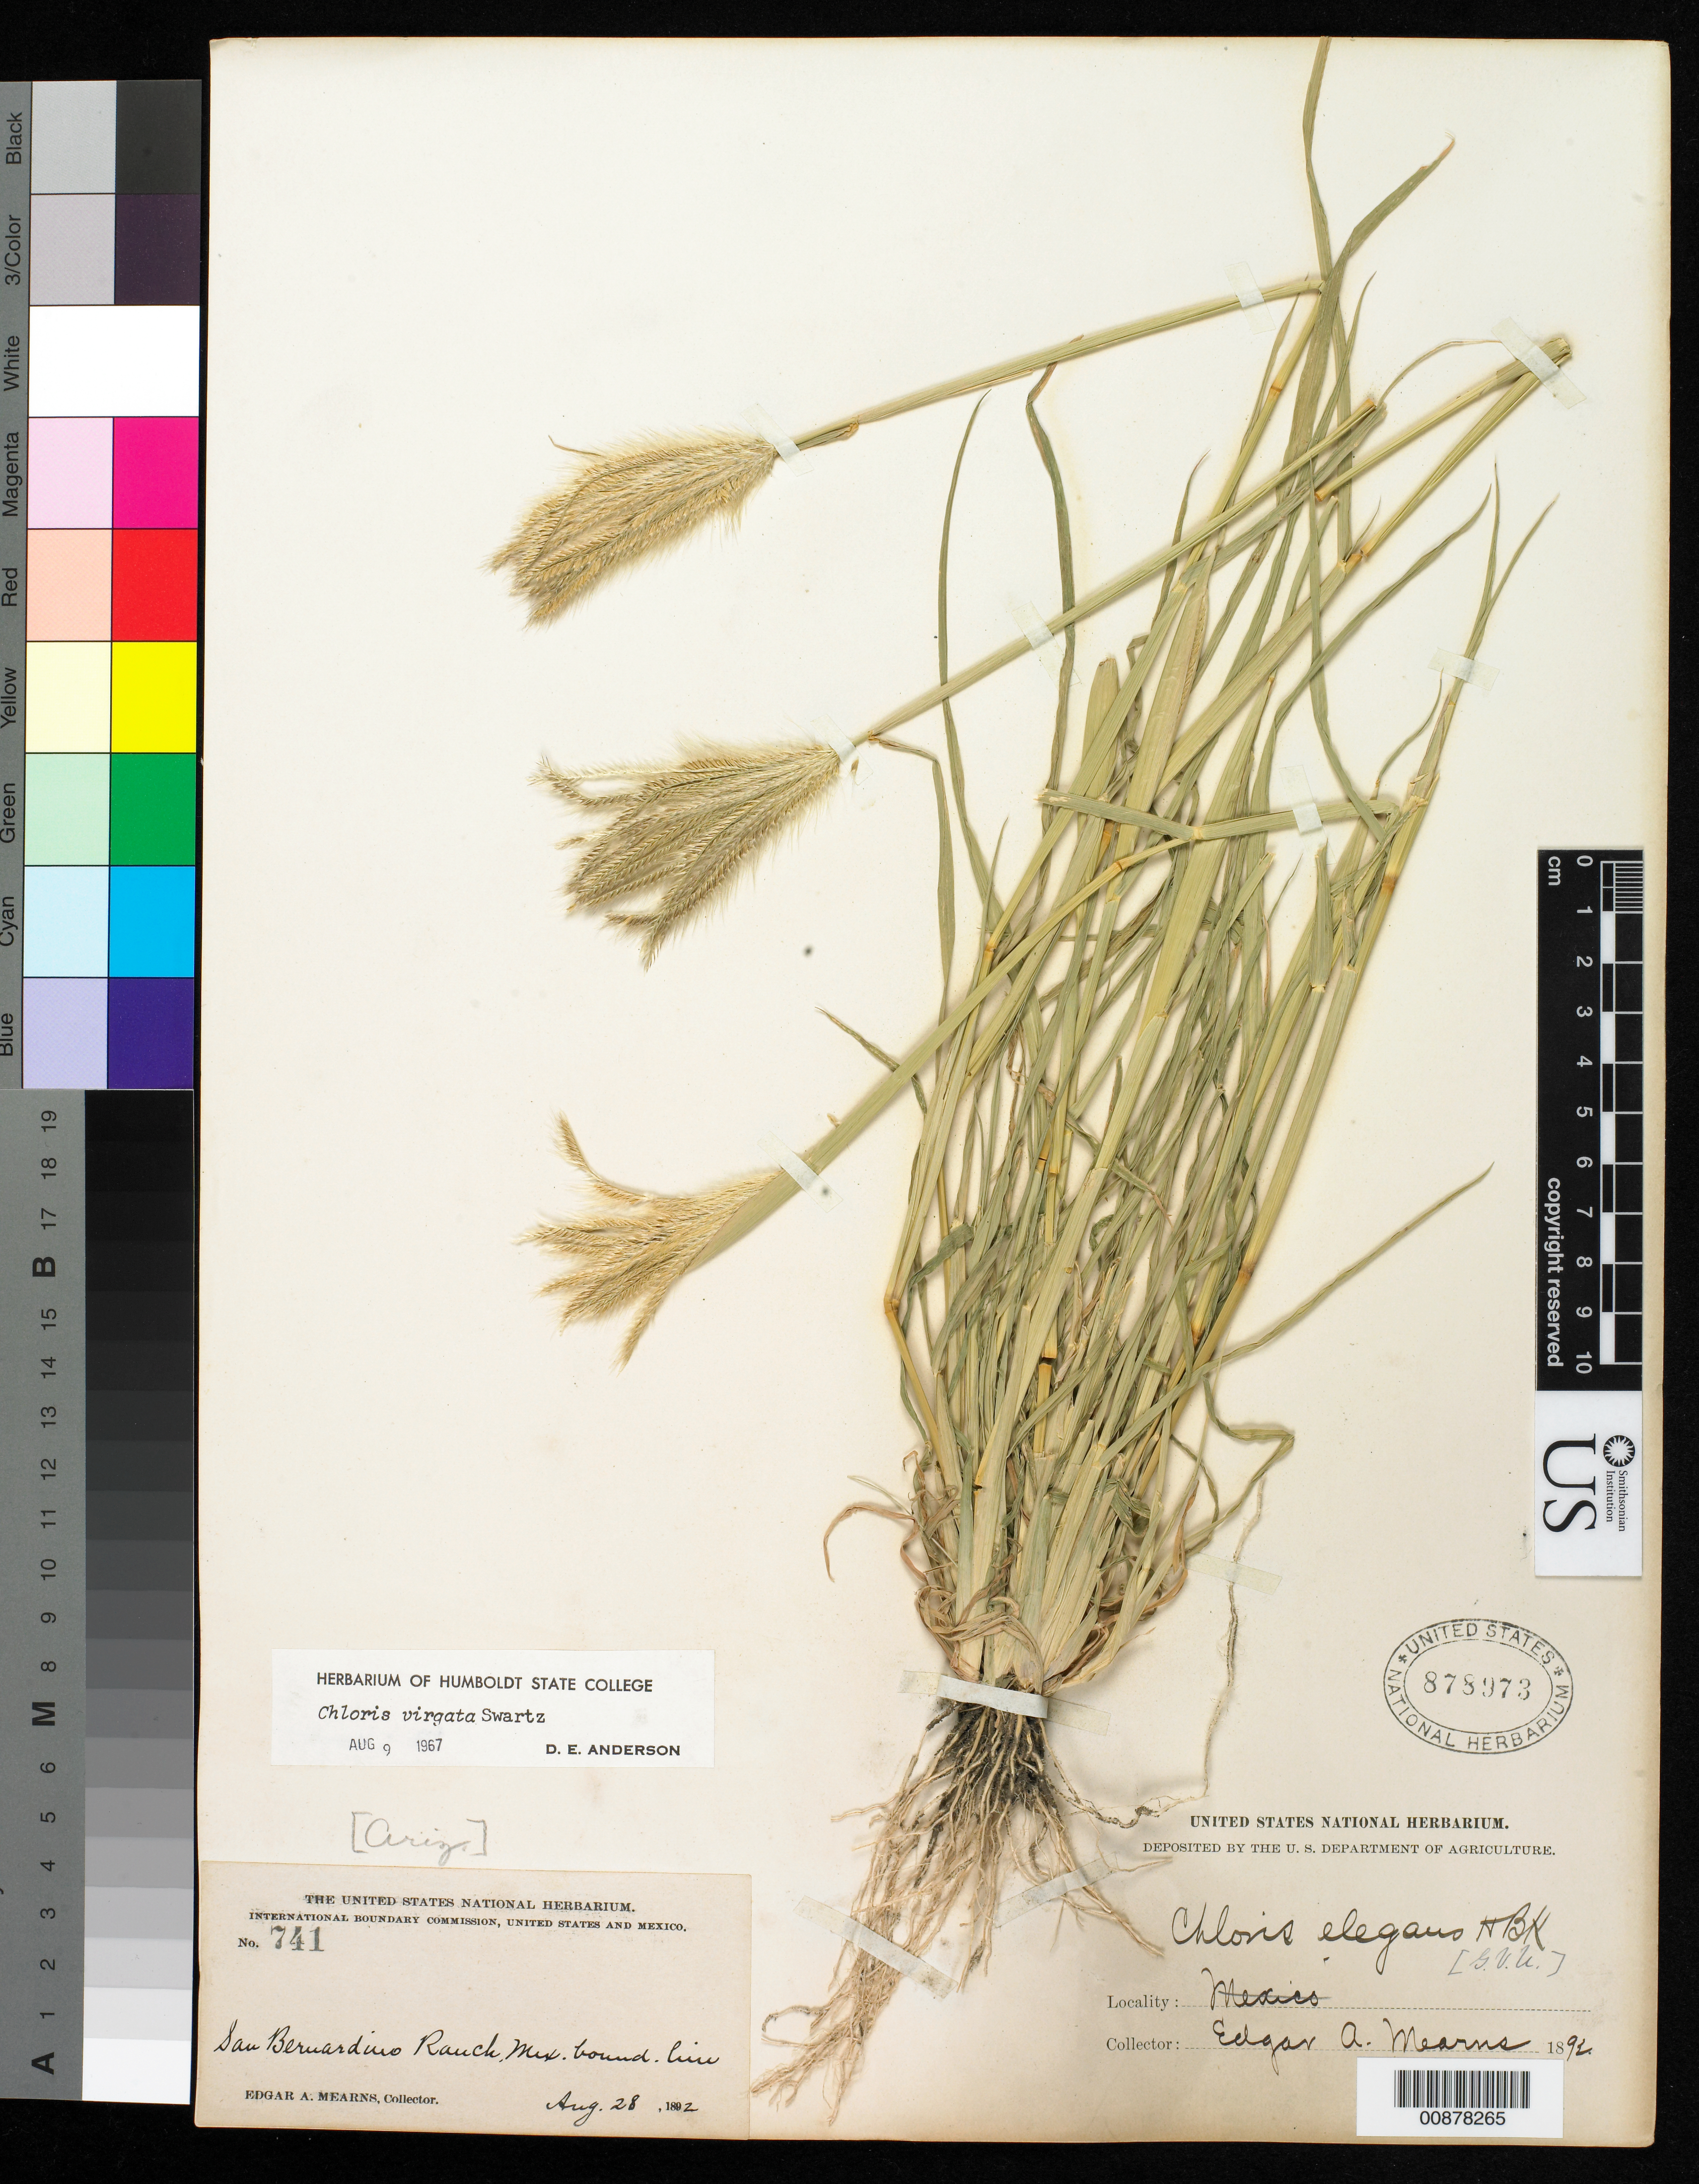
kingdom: Plantae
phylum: Tracheophyta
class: Liliopsida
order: Poales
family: Poaceae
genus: Chloris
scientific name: Chloris virgata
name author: Sw.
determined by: Anderson, D. E.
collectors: E. A. Mearns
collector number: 741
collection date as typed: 28 Aug 1892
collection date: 1892-08-28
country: United States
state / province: Arizona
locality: San Bernardino Ranch, Mexican Boundary Line.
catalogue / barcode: US 878973